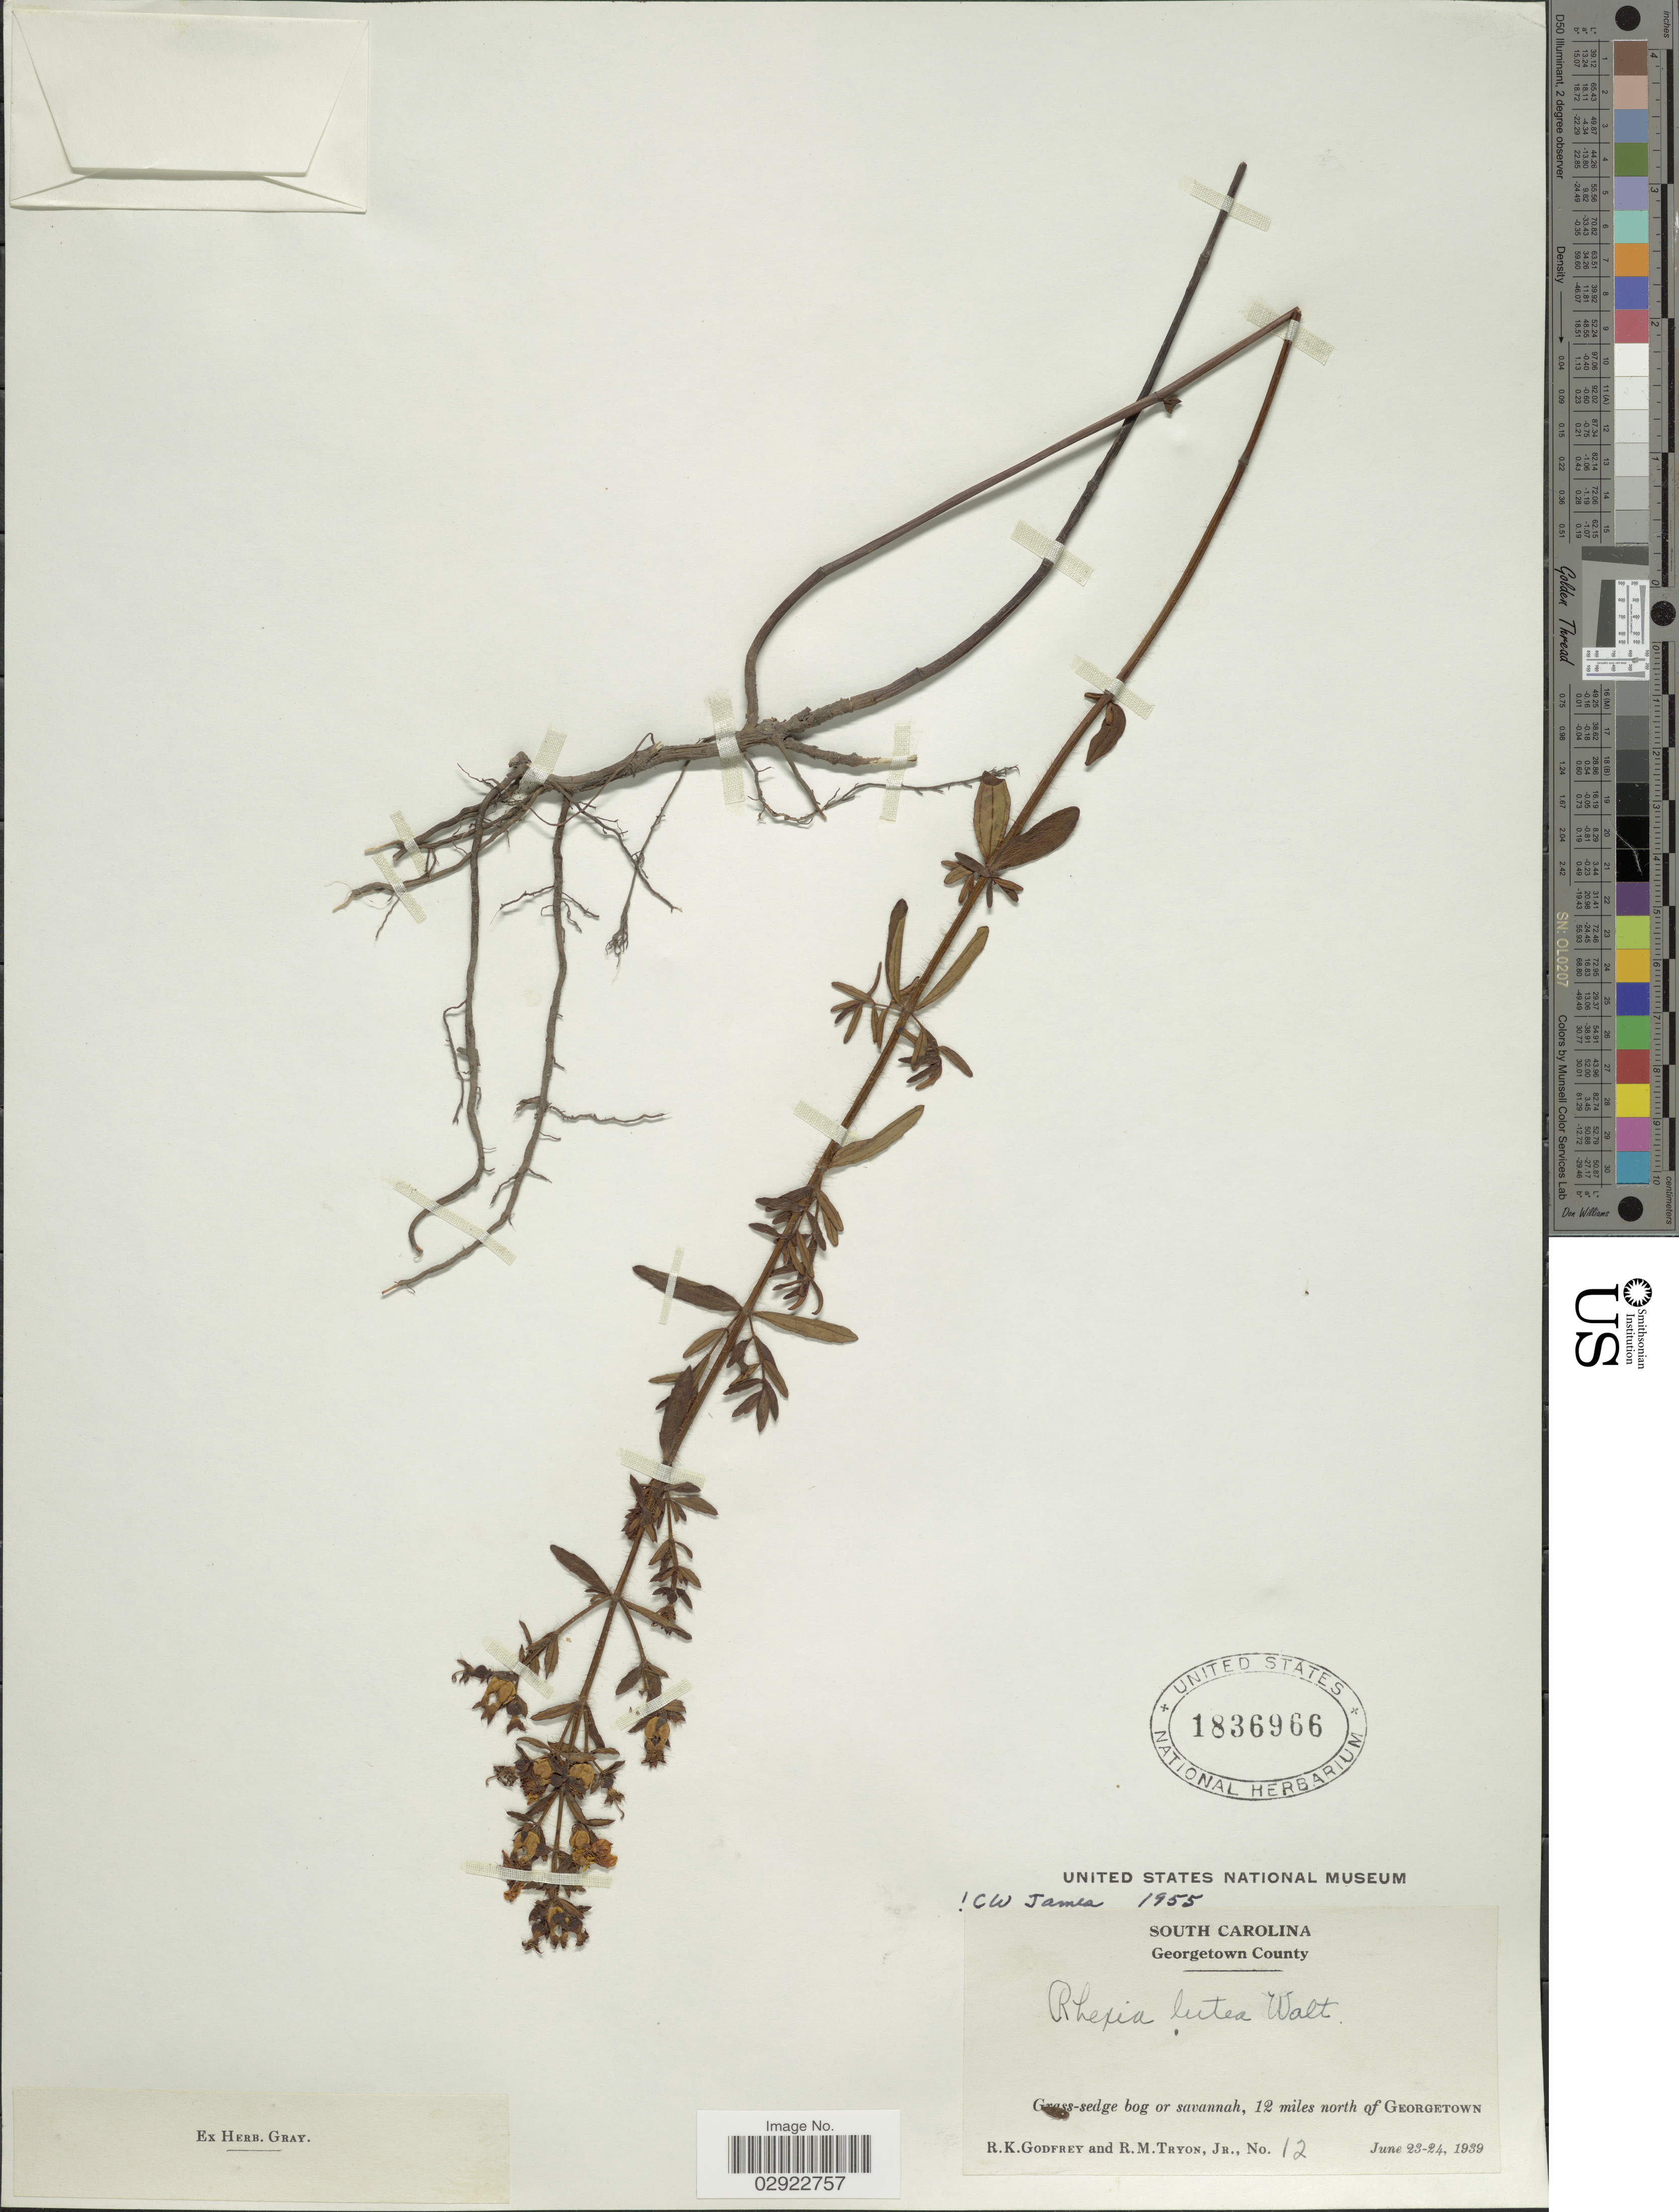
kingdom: Plantae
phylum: Tracheophyta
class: Magnoliopsida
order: Myrtales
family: Melastomataceae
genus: Rhexia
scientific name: Rhexia lutea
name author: Walter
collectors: R. K. Godfrey & R. Tryon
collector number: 12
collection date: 1939-06-23/1939-06-24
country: United States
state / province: South Carolina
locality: Georgetown County. 12 miles north of Georgetown.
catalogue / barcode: US 1836966